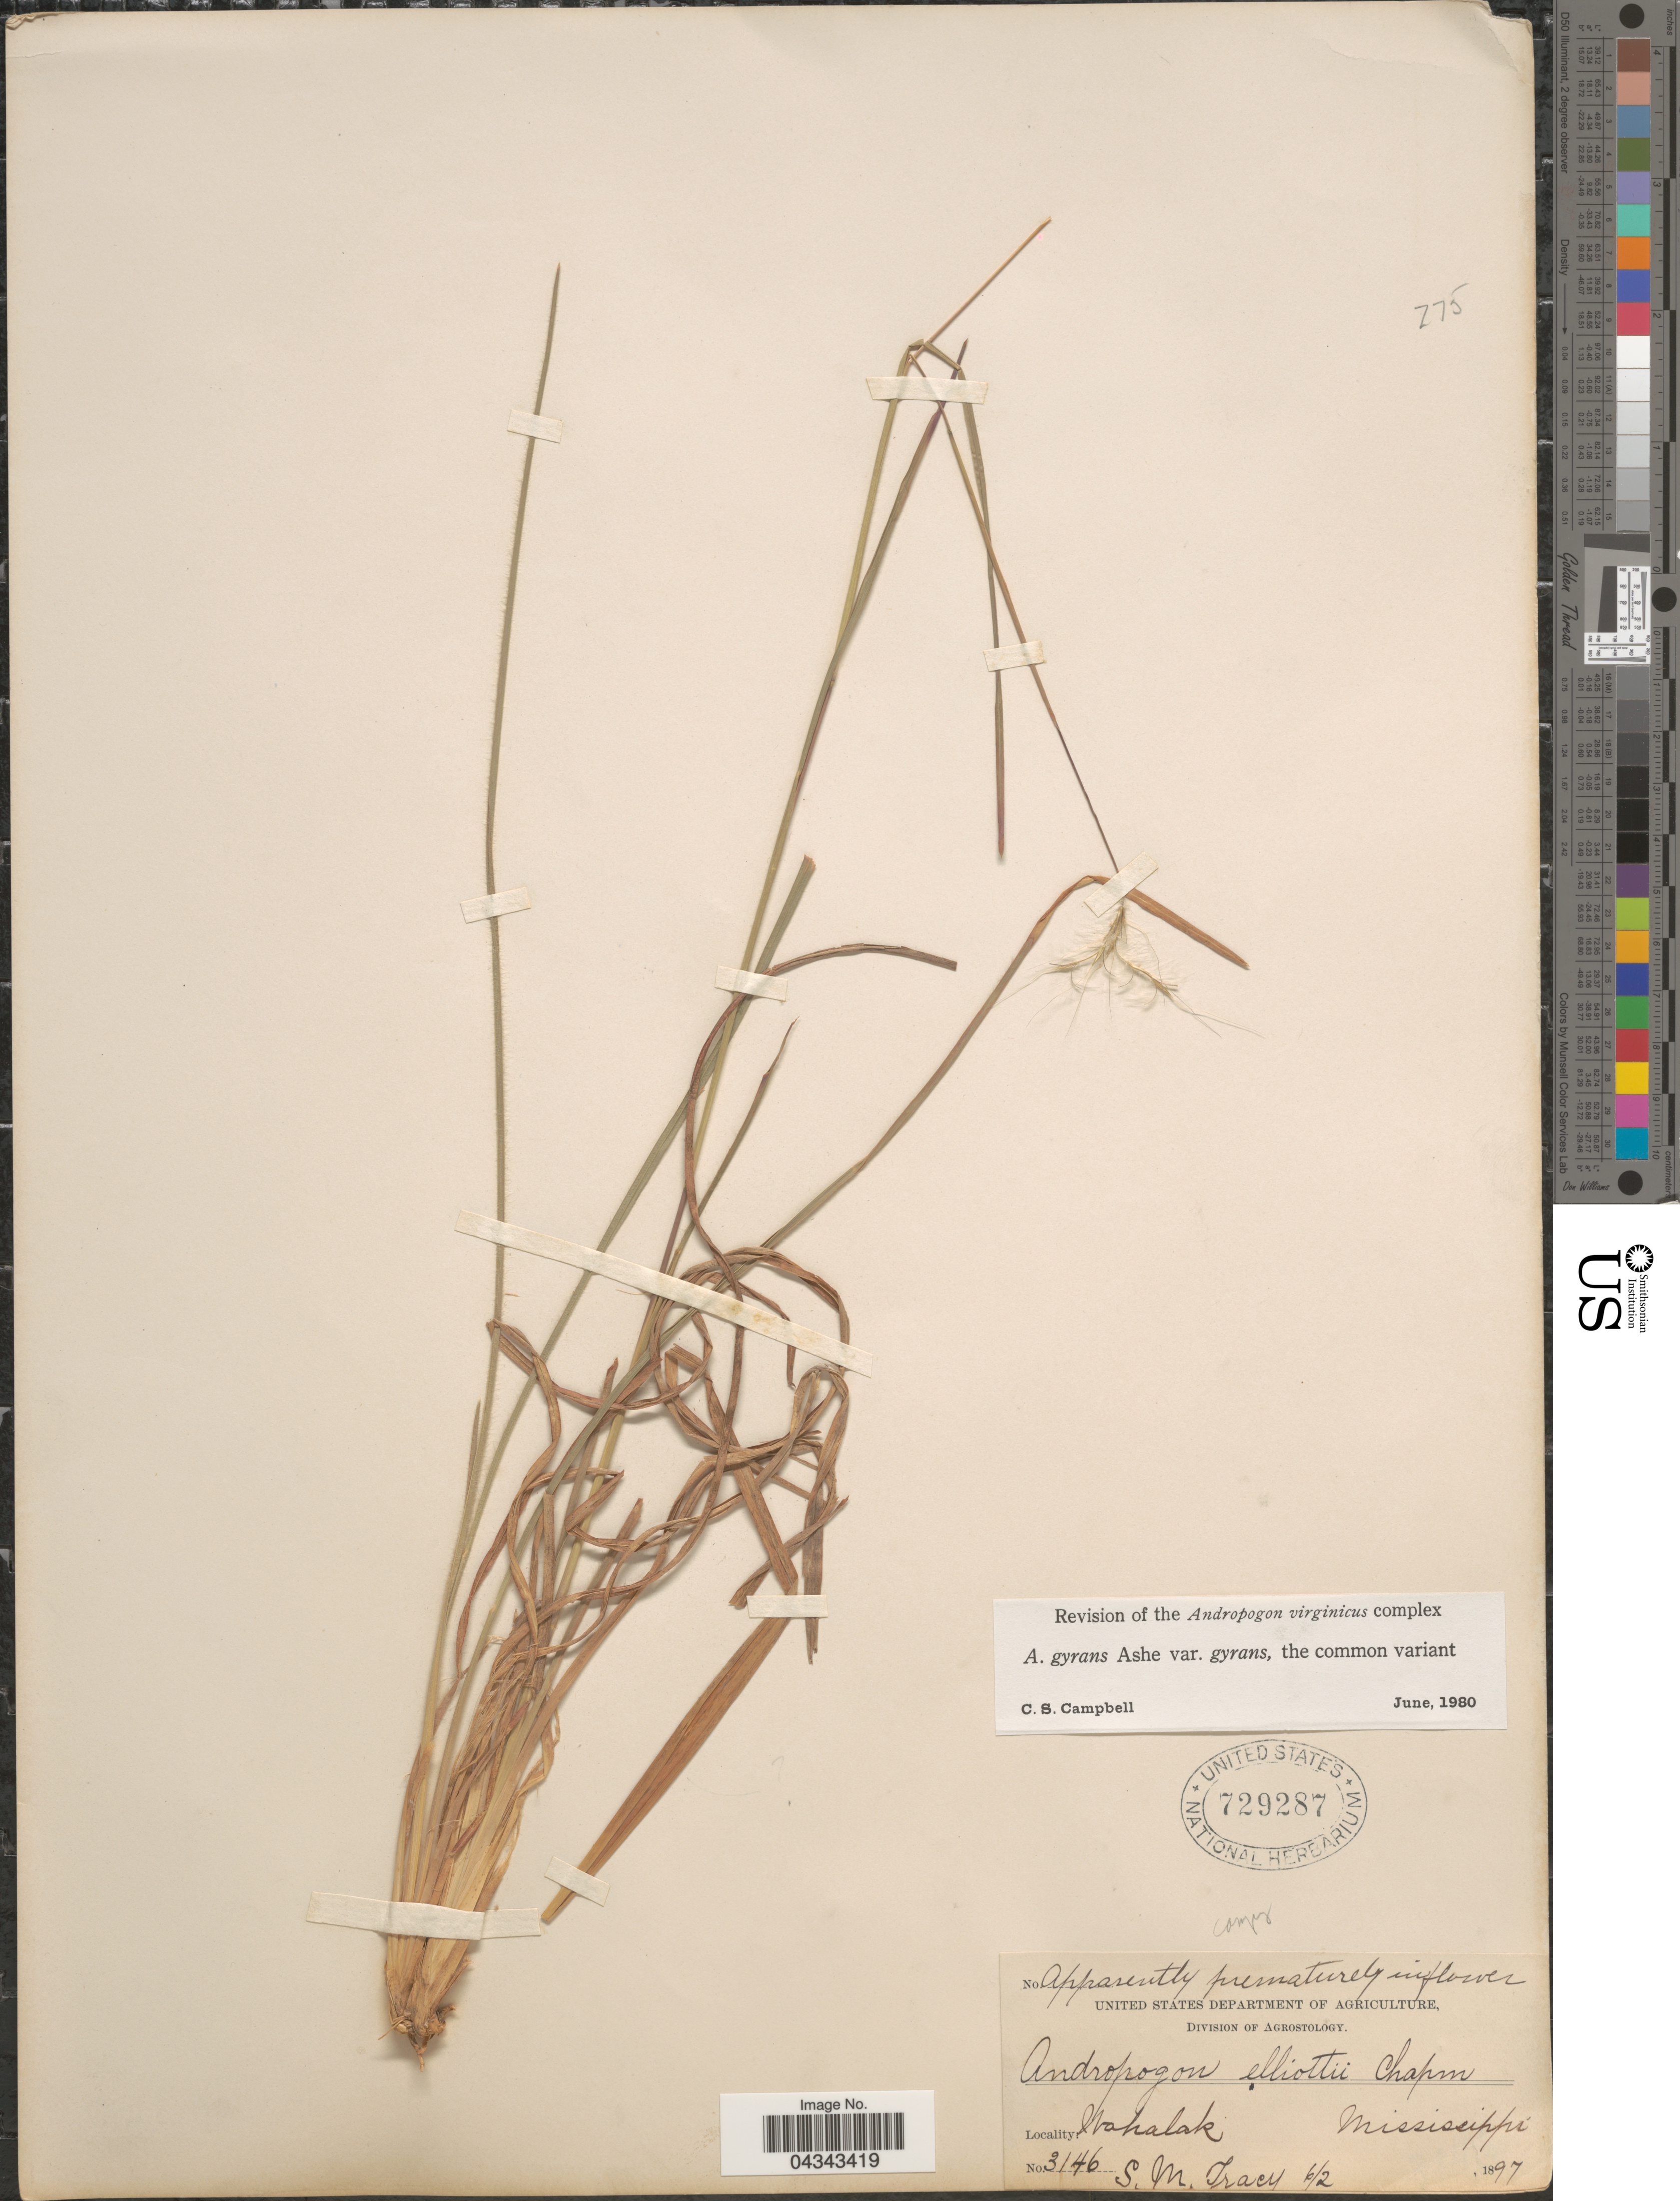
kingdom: Plantae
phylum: Tracheophyta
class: Liliopsida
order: Poales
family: Poaceae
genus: Andropogon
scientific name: Andropogon gyrans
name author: Ashe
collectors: S. M. Tracy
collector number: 3146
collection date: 1897-06-02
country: United States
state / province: Mississippi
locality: Wahalak.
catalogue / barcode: US 729287